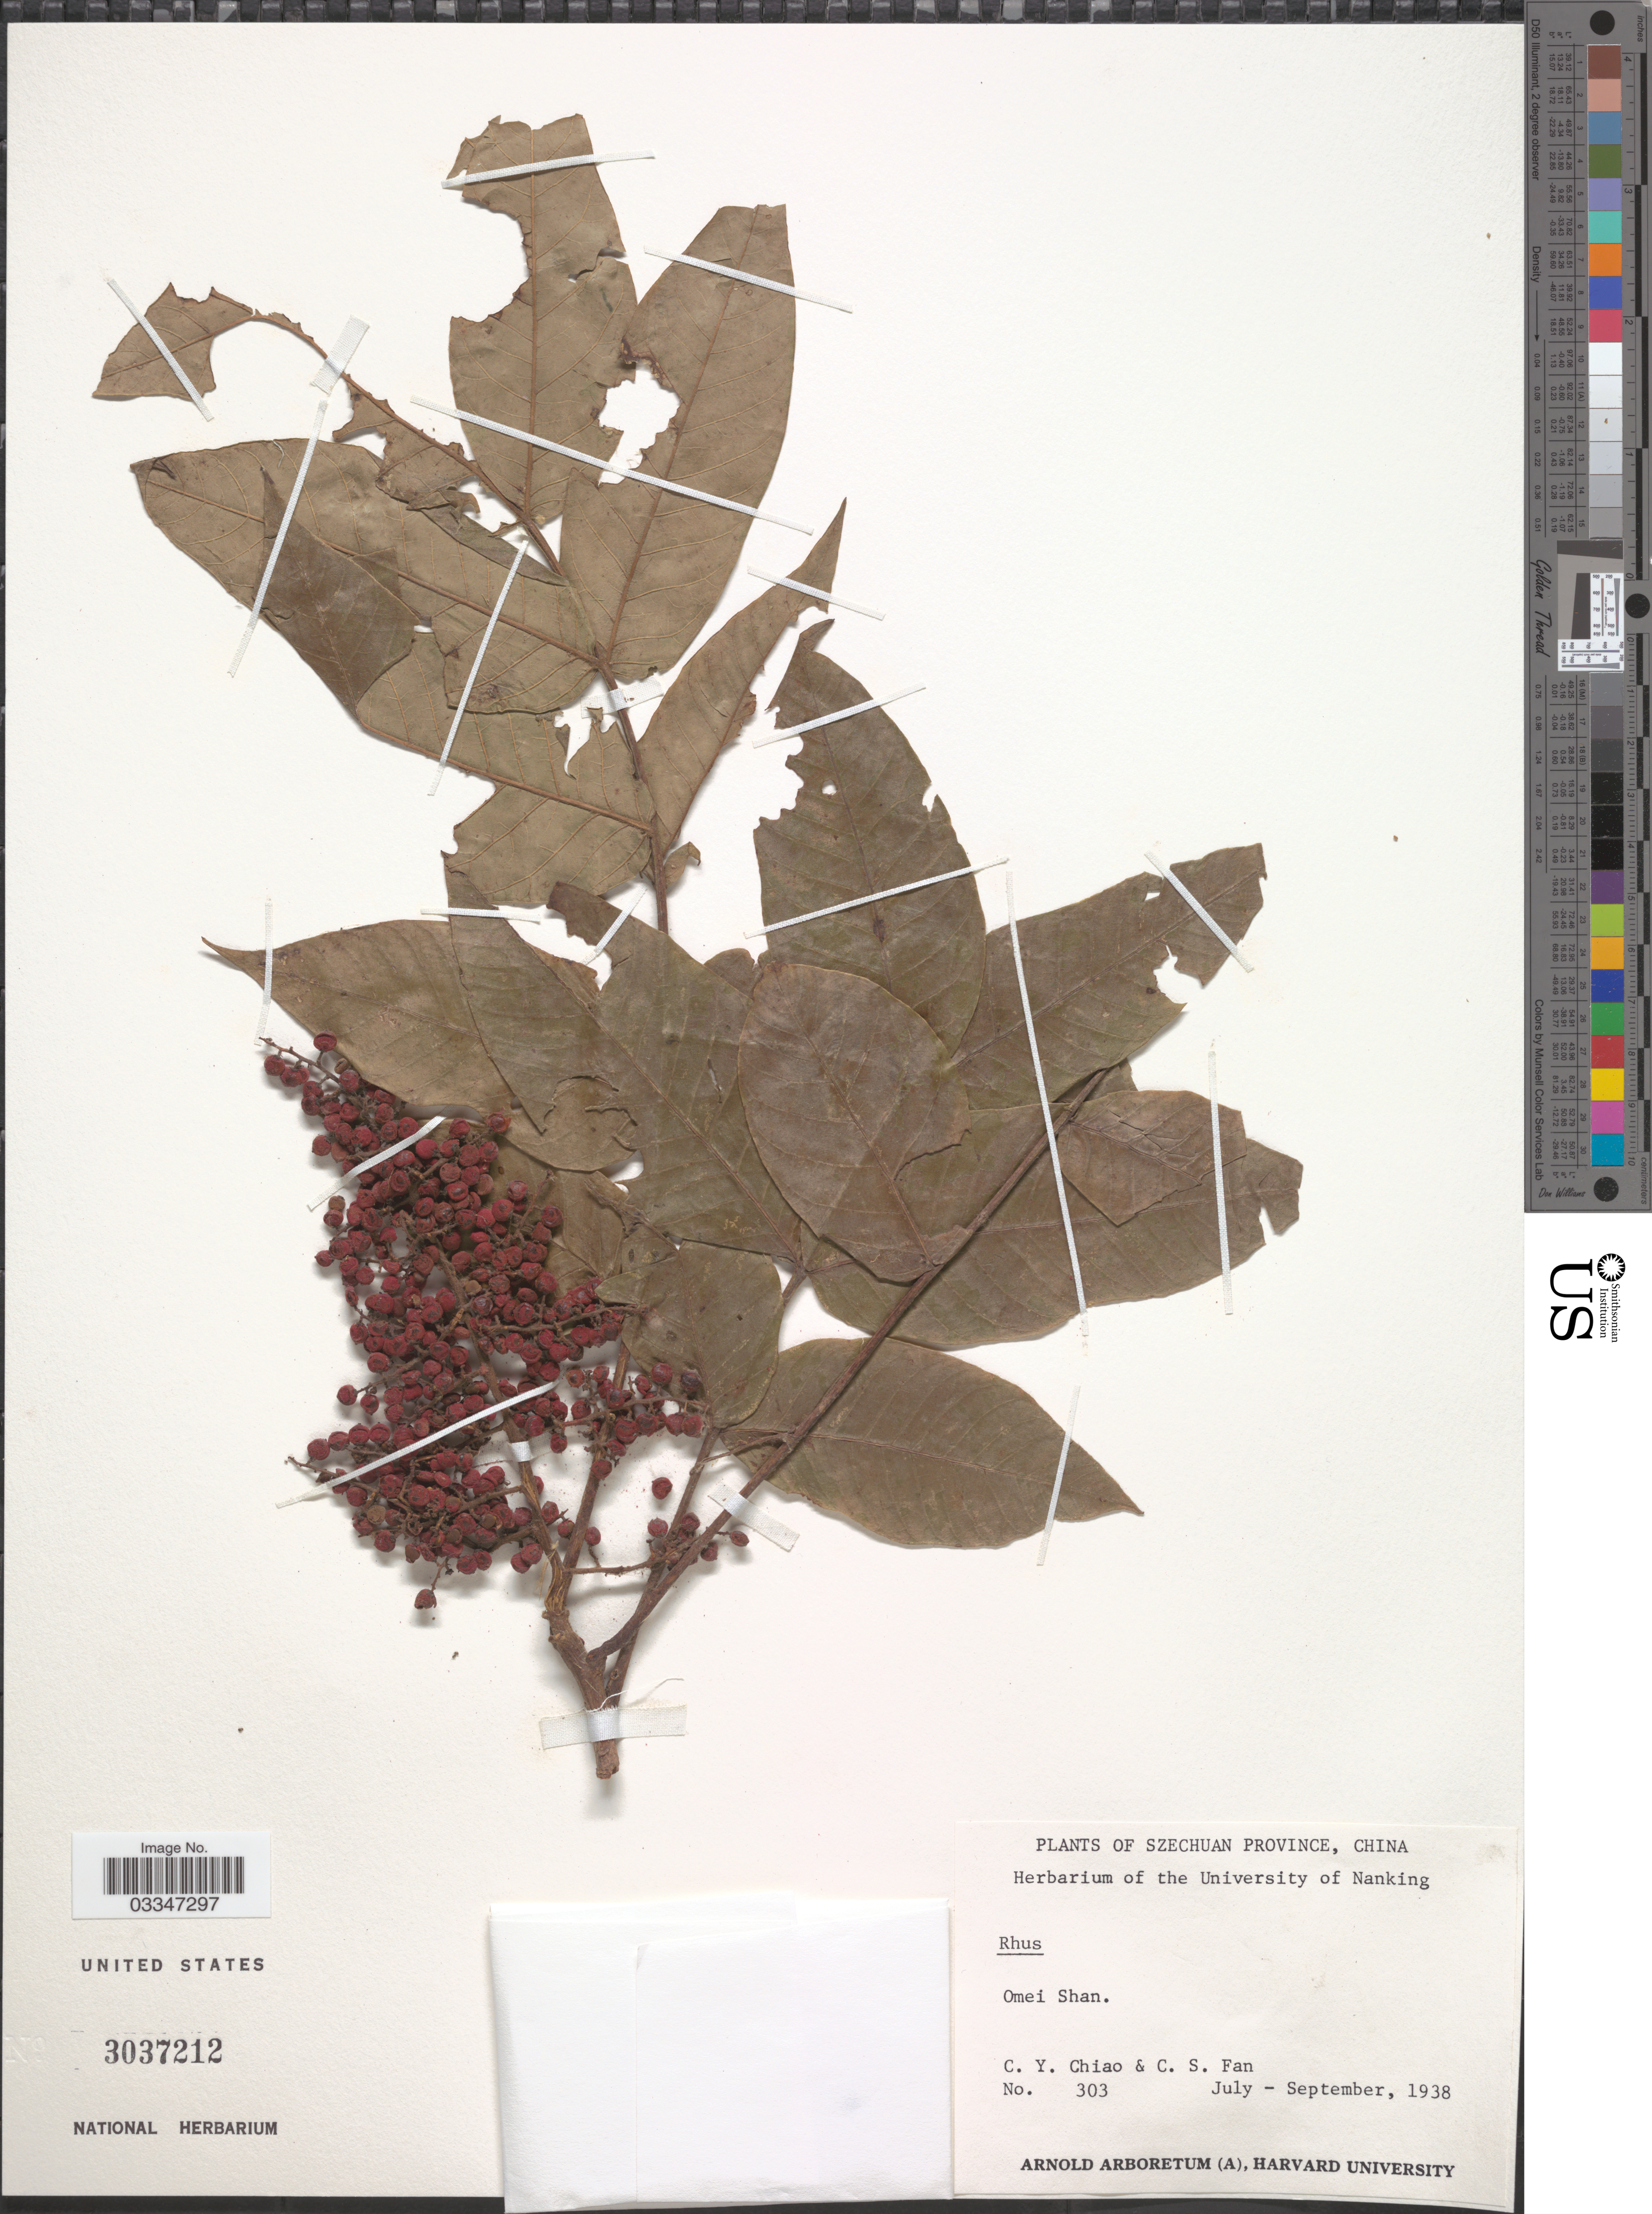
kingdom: Plantae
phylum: Tracheophyta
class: Magnoliopsida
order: Sapindales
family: Anacardiaceae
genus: Rhus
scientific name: Rhus sp.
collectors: C. Y. Chiao & C. S. Fan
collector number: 303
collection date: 1938-07/1938-09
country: China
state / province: Sichuan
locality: Szechuan Province. Omei Shan.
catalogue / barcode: US 3037212